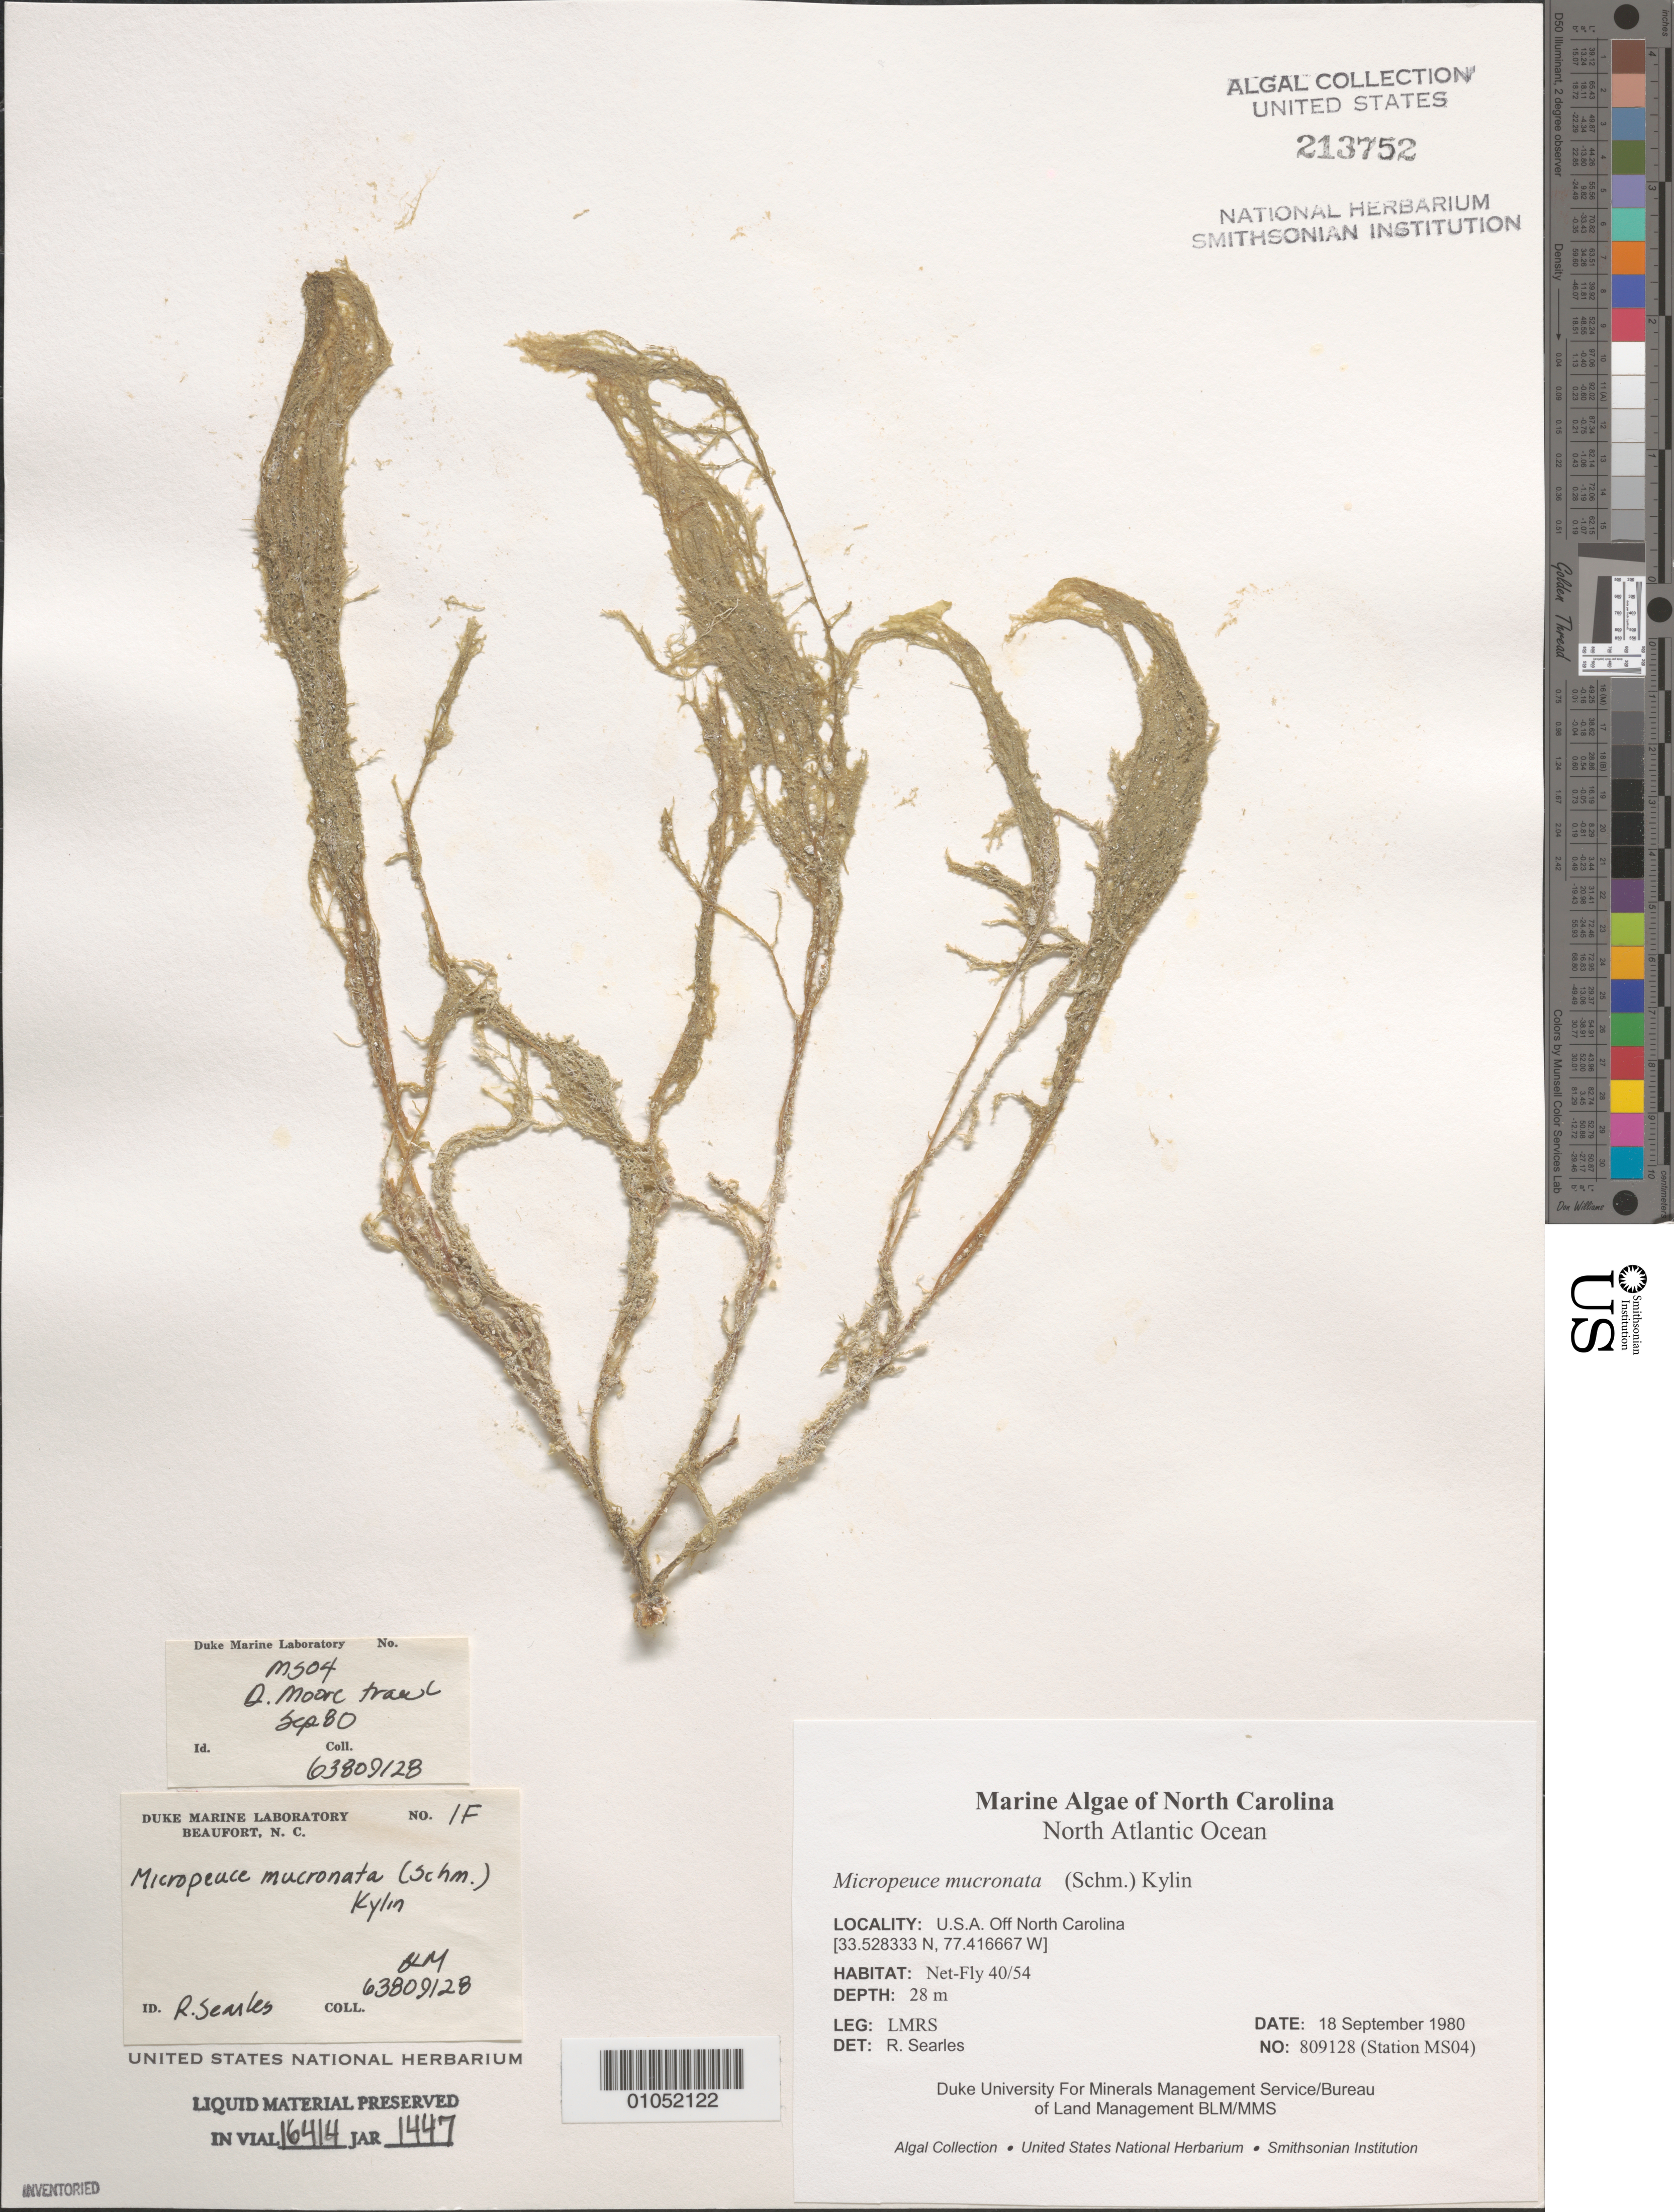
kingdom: Plantae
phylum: Rhodophyta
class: Florideophyceae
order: Ceramiales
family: Rhodomelaceae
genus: Heterodasya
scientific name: Heterodasya mucronata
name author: (Harv.) M.J. Wynne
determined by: Algae name updating Project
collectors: LMRS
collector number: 809128 (Station MS04)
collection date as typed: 18 Sep 1980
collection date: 1980-09-18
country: United States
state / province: North Carolina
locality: North Atlantic Ocean off North Carolina coast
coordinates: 33.528333 N, 77.416667 W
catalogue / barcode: US 213752